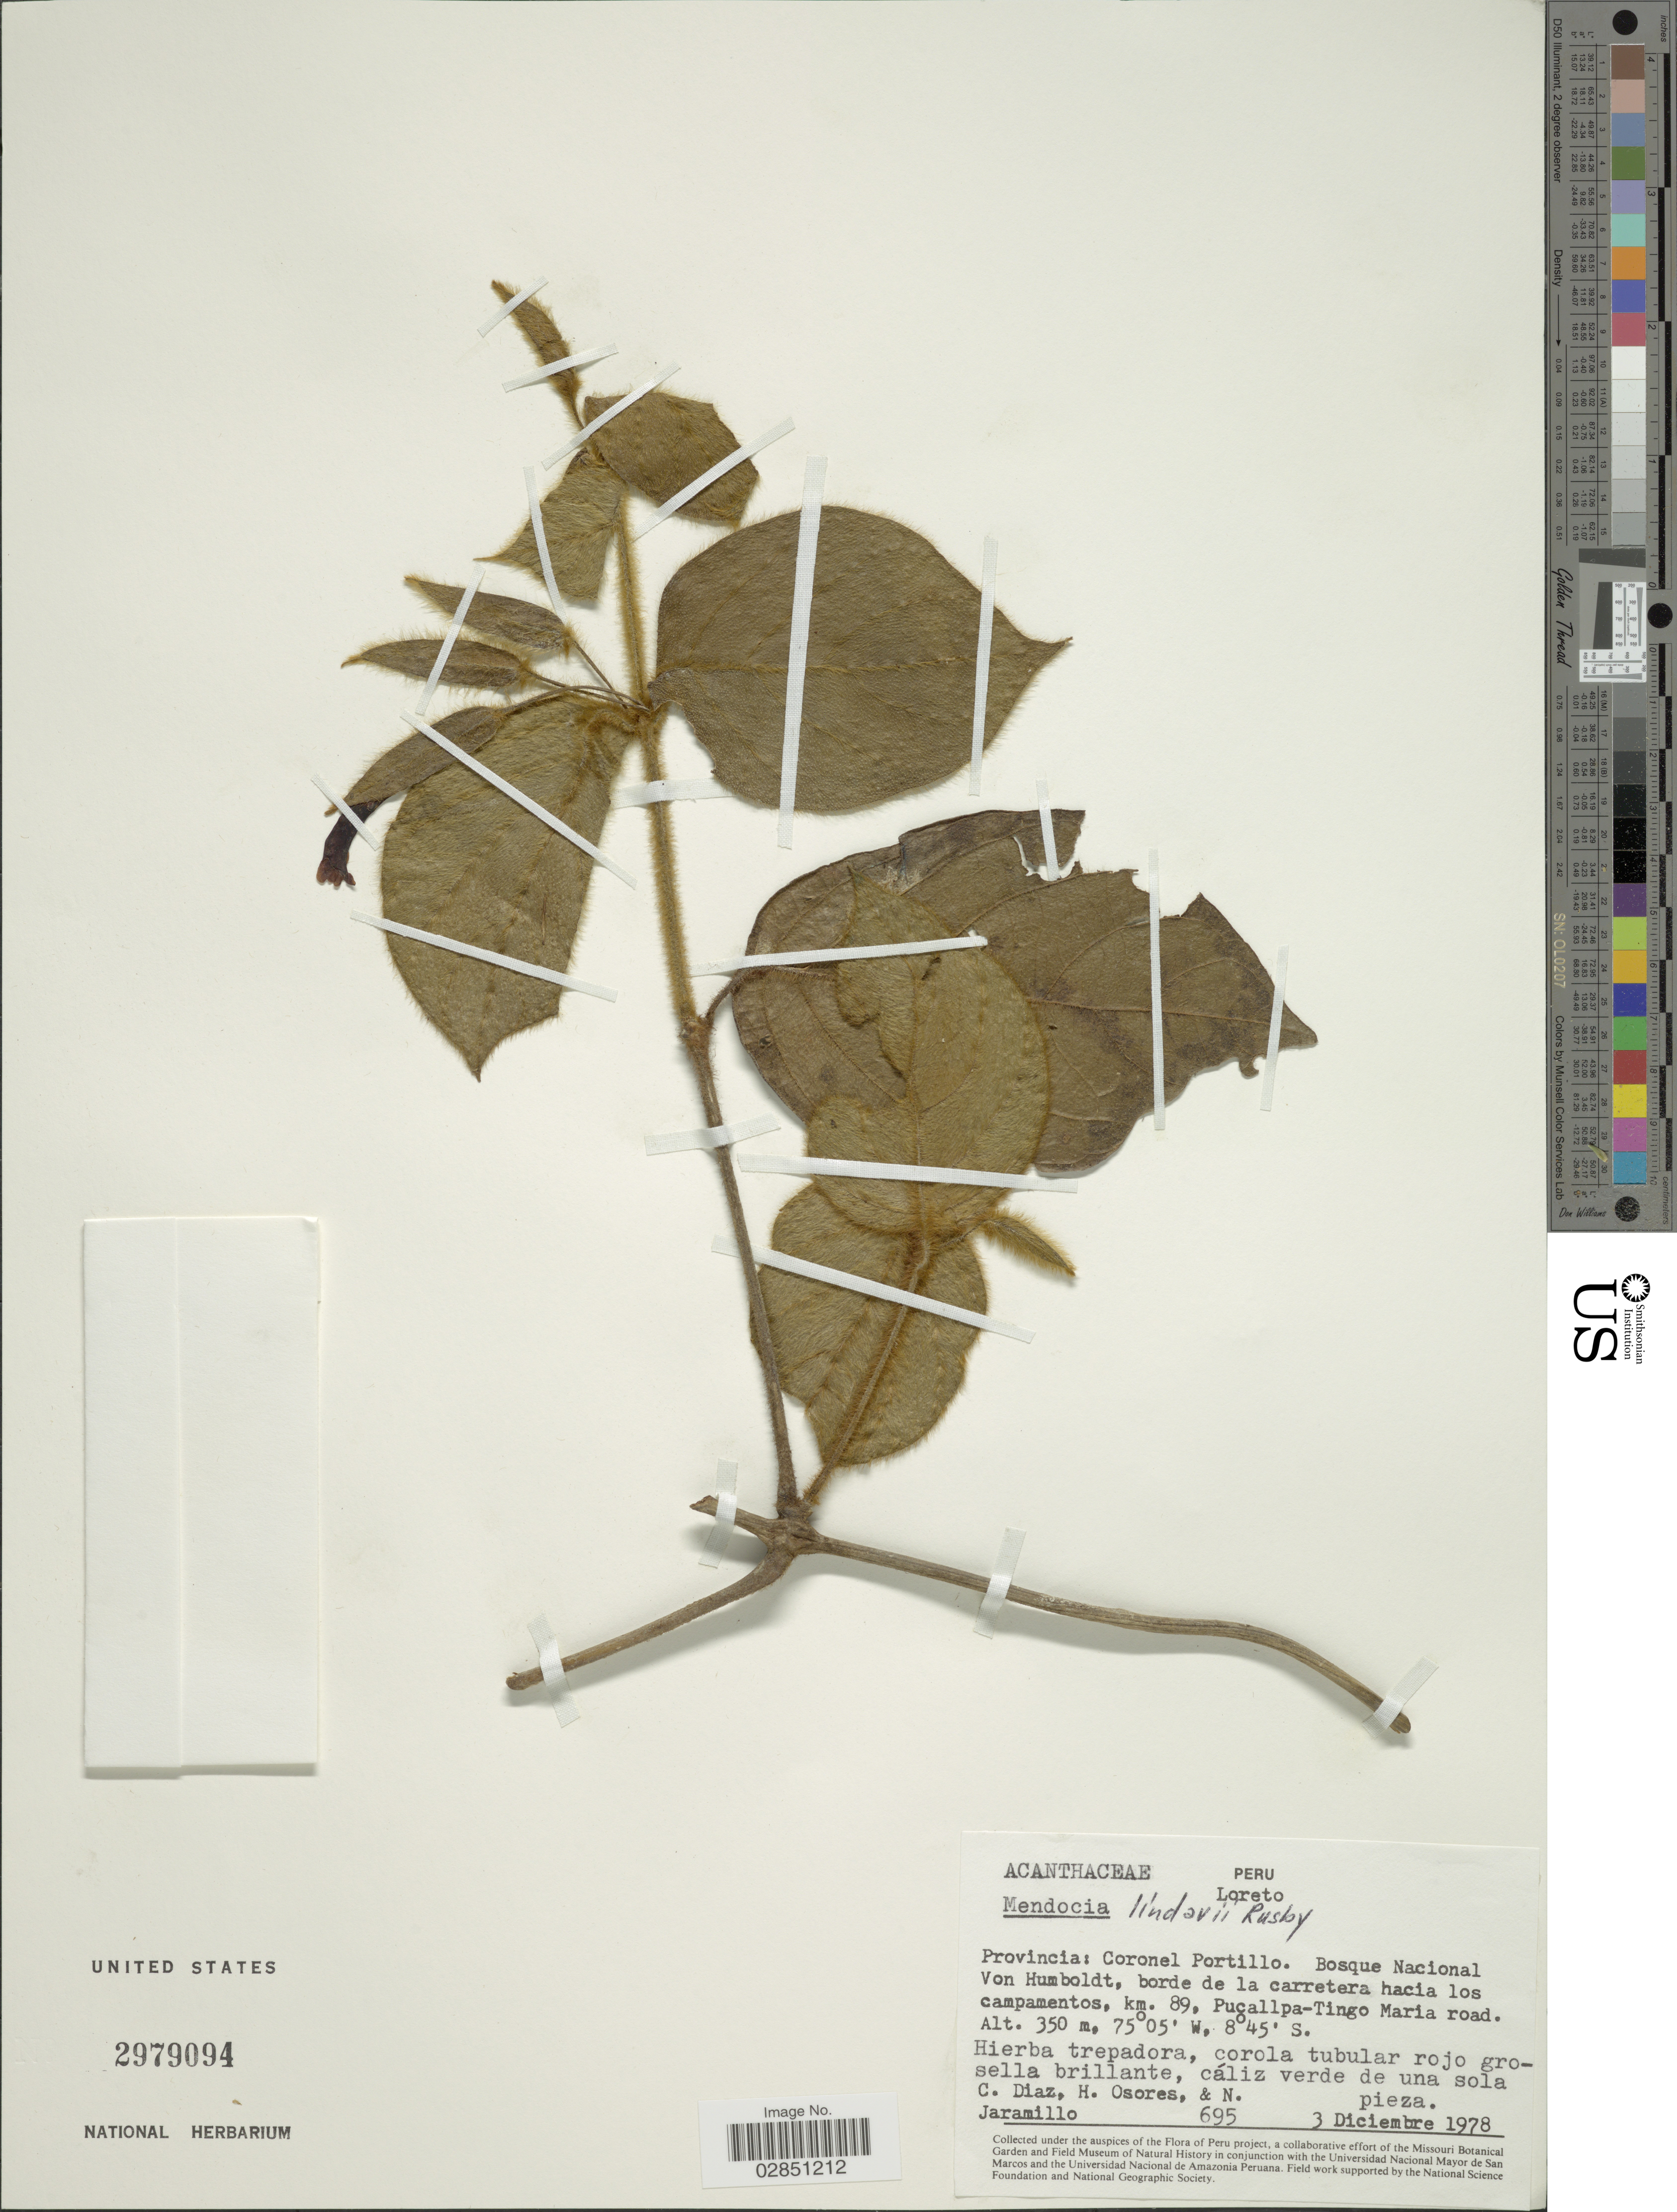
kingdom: Plantae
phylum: Tracheophyta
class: Magnoliopsida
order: Lamiales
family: Acanthaceae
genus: Mendoncia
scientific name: Mendoncia lindavii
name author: Rusby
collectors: C. Díaz, H. Osores & N. Jaramillo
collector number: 695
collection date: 1978-12-03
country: Peru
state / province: Loreto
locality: Provincia: Coronel Portillo. Bosque Nacional Von Humboldt, borde de la carretera hacia los campamentos, km. 89, Pucallpa-Tingo Maria road.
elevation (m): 350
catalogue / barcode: US 2979094